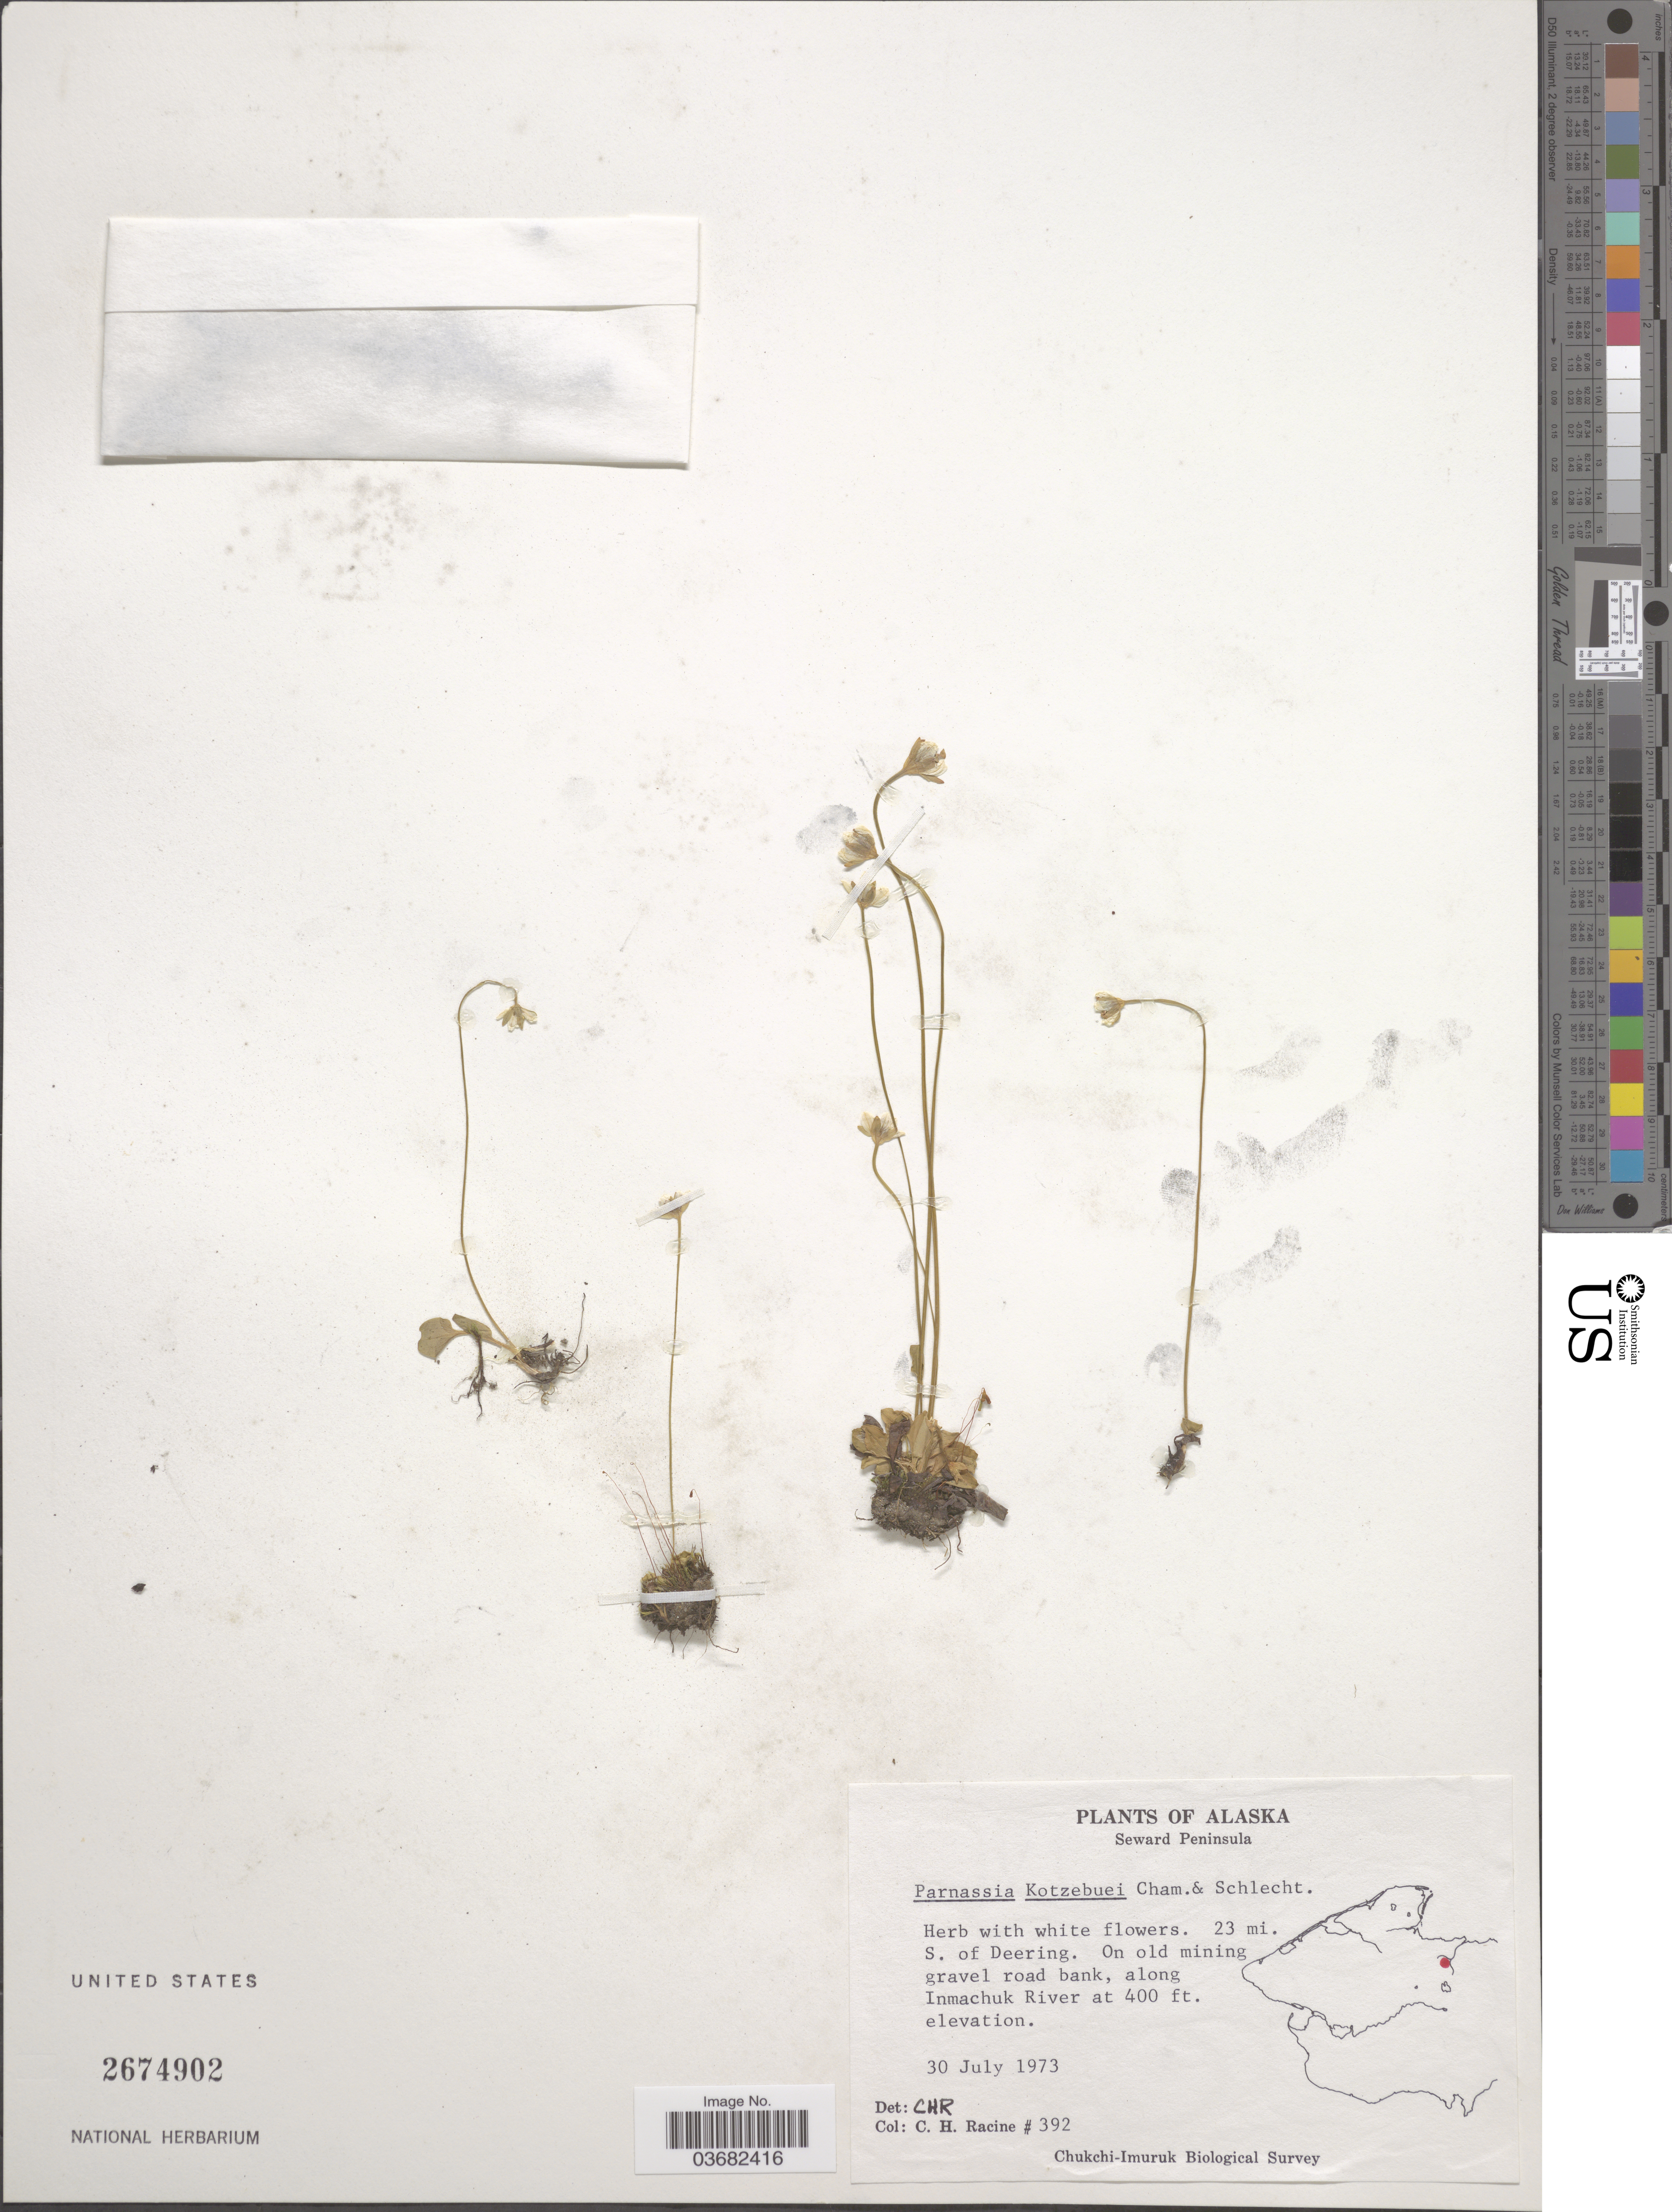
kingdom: Plantae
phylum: Tracheophyta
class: Magnoliopsida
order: Celastrales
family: Parnassiaceae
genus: Parnassia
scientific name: Parnassia kotzebuei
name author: Cham. ex Spreng.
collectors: C. Racine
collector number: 392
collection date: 1973-07-30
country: United States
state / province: Alaska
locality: Seward Peninsula. 23 mi. S. of Deering. On old mining gravel road bank, along Inmachuk River. Chukchi-Imuruk Biological Survey.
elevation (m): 122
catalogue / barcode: US 2674902